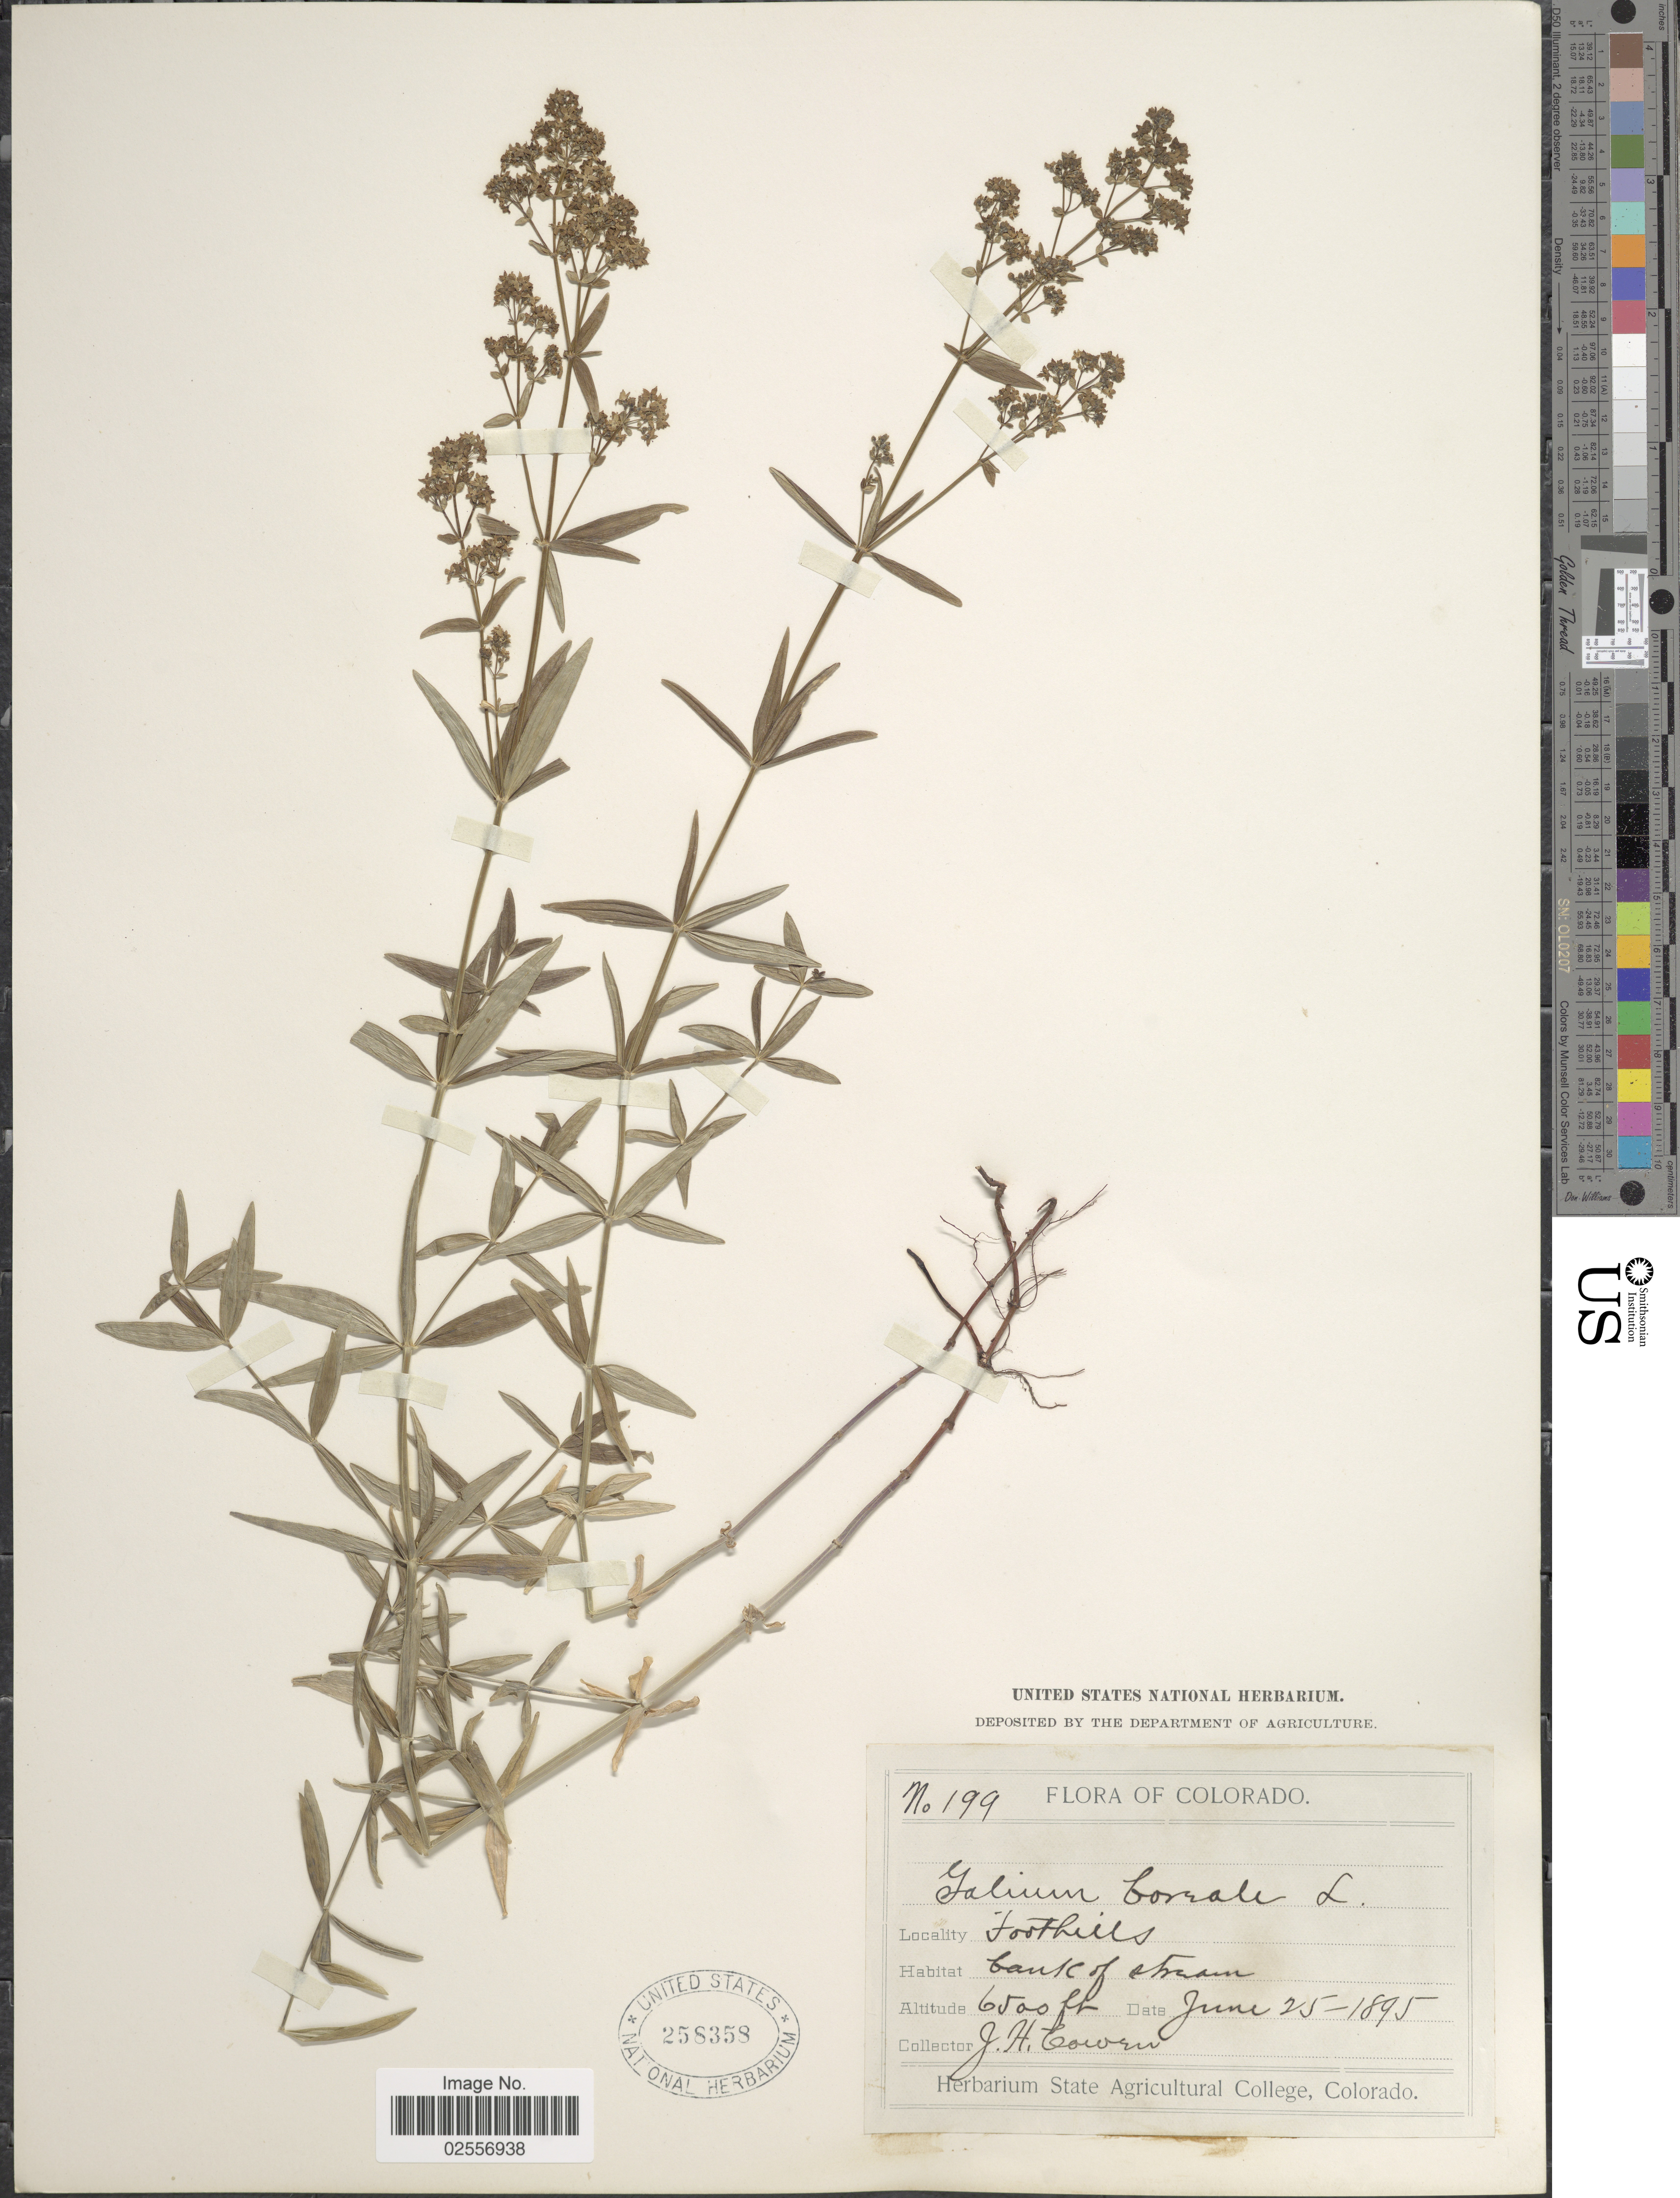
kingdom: Plantae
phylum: Tracheophyta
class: Magnoliopsida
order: Gentianales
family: Rubiaceae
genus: Galium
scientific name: Galium boreale L.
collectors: J. H. Cowen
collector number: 199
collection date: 1895-06-25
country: United States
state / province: Colorado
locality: Foothills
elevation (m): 1981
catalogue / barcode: US 258358